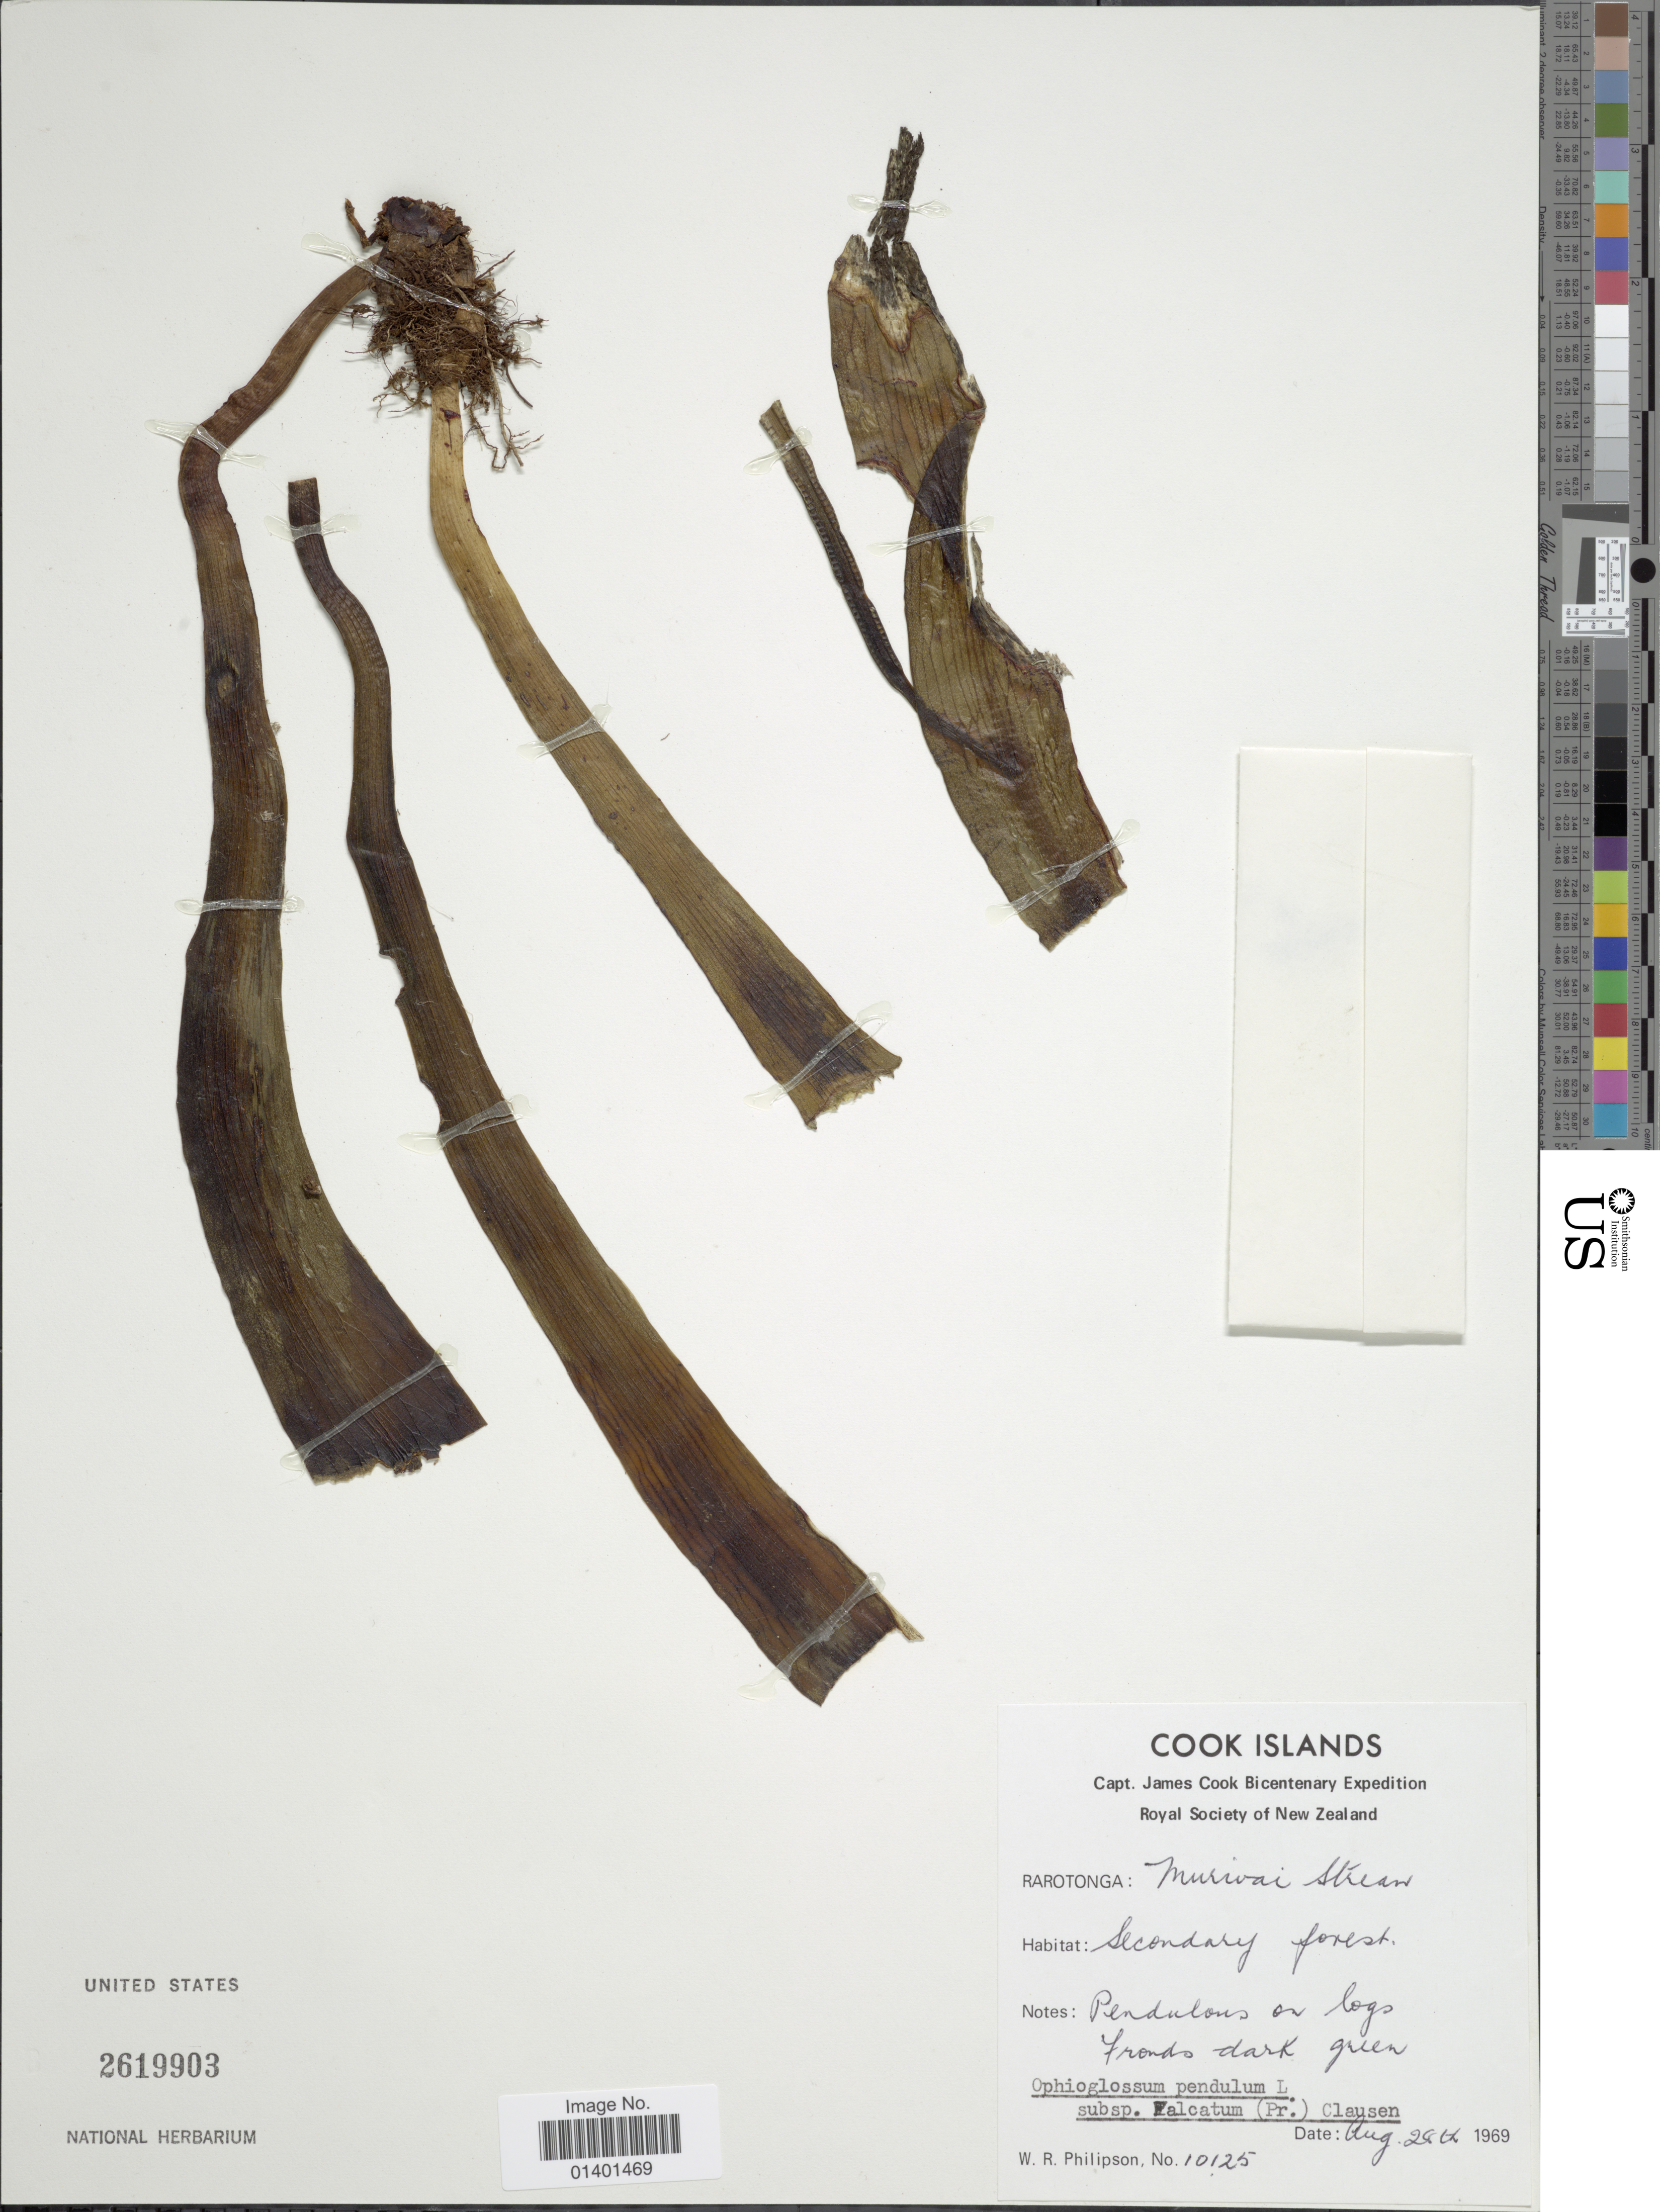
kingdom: Plantae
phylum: Tracheophyta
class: Polypodiopsida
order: Ophioglossales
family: Ophioglossaceae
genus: Ophioderma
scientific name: Ophioderma pendulum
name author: (L.) C. Presl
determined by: Wagner, W. L., (BOT), Smithsonian Institution - National Museum of Natural History (UNITED STATES)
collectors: W. R. Philipson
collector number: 10125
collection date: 1969-08-28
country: Cook Islands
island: Rarotonga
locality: Rarotonga: Murivai stream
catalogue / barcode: US 2619903